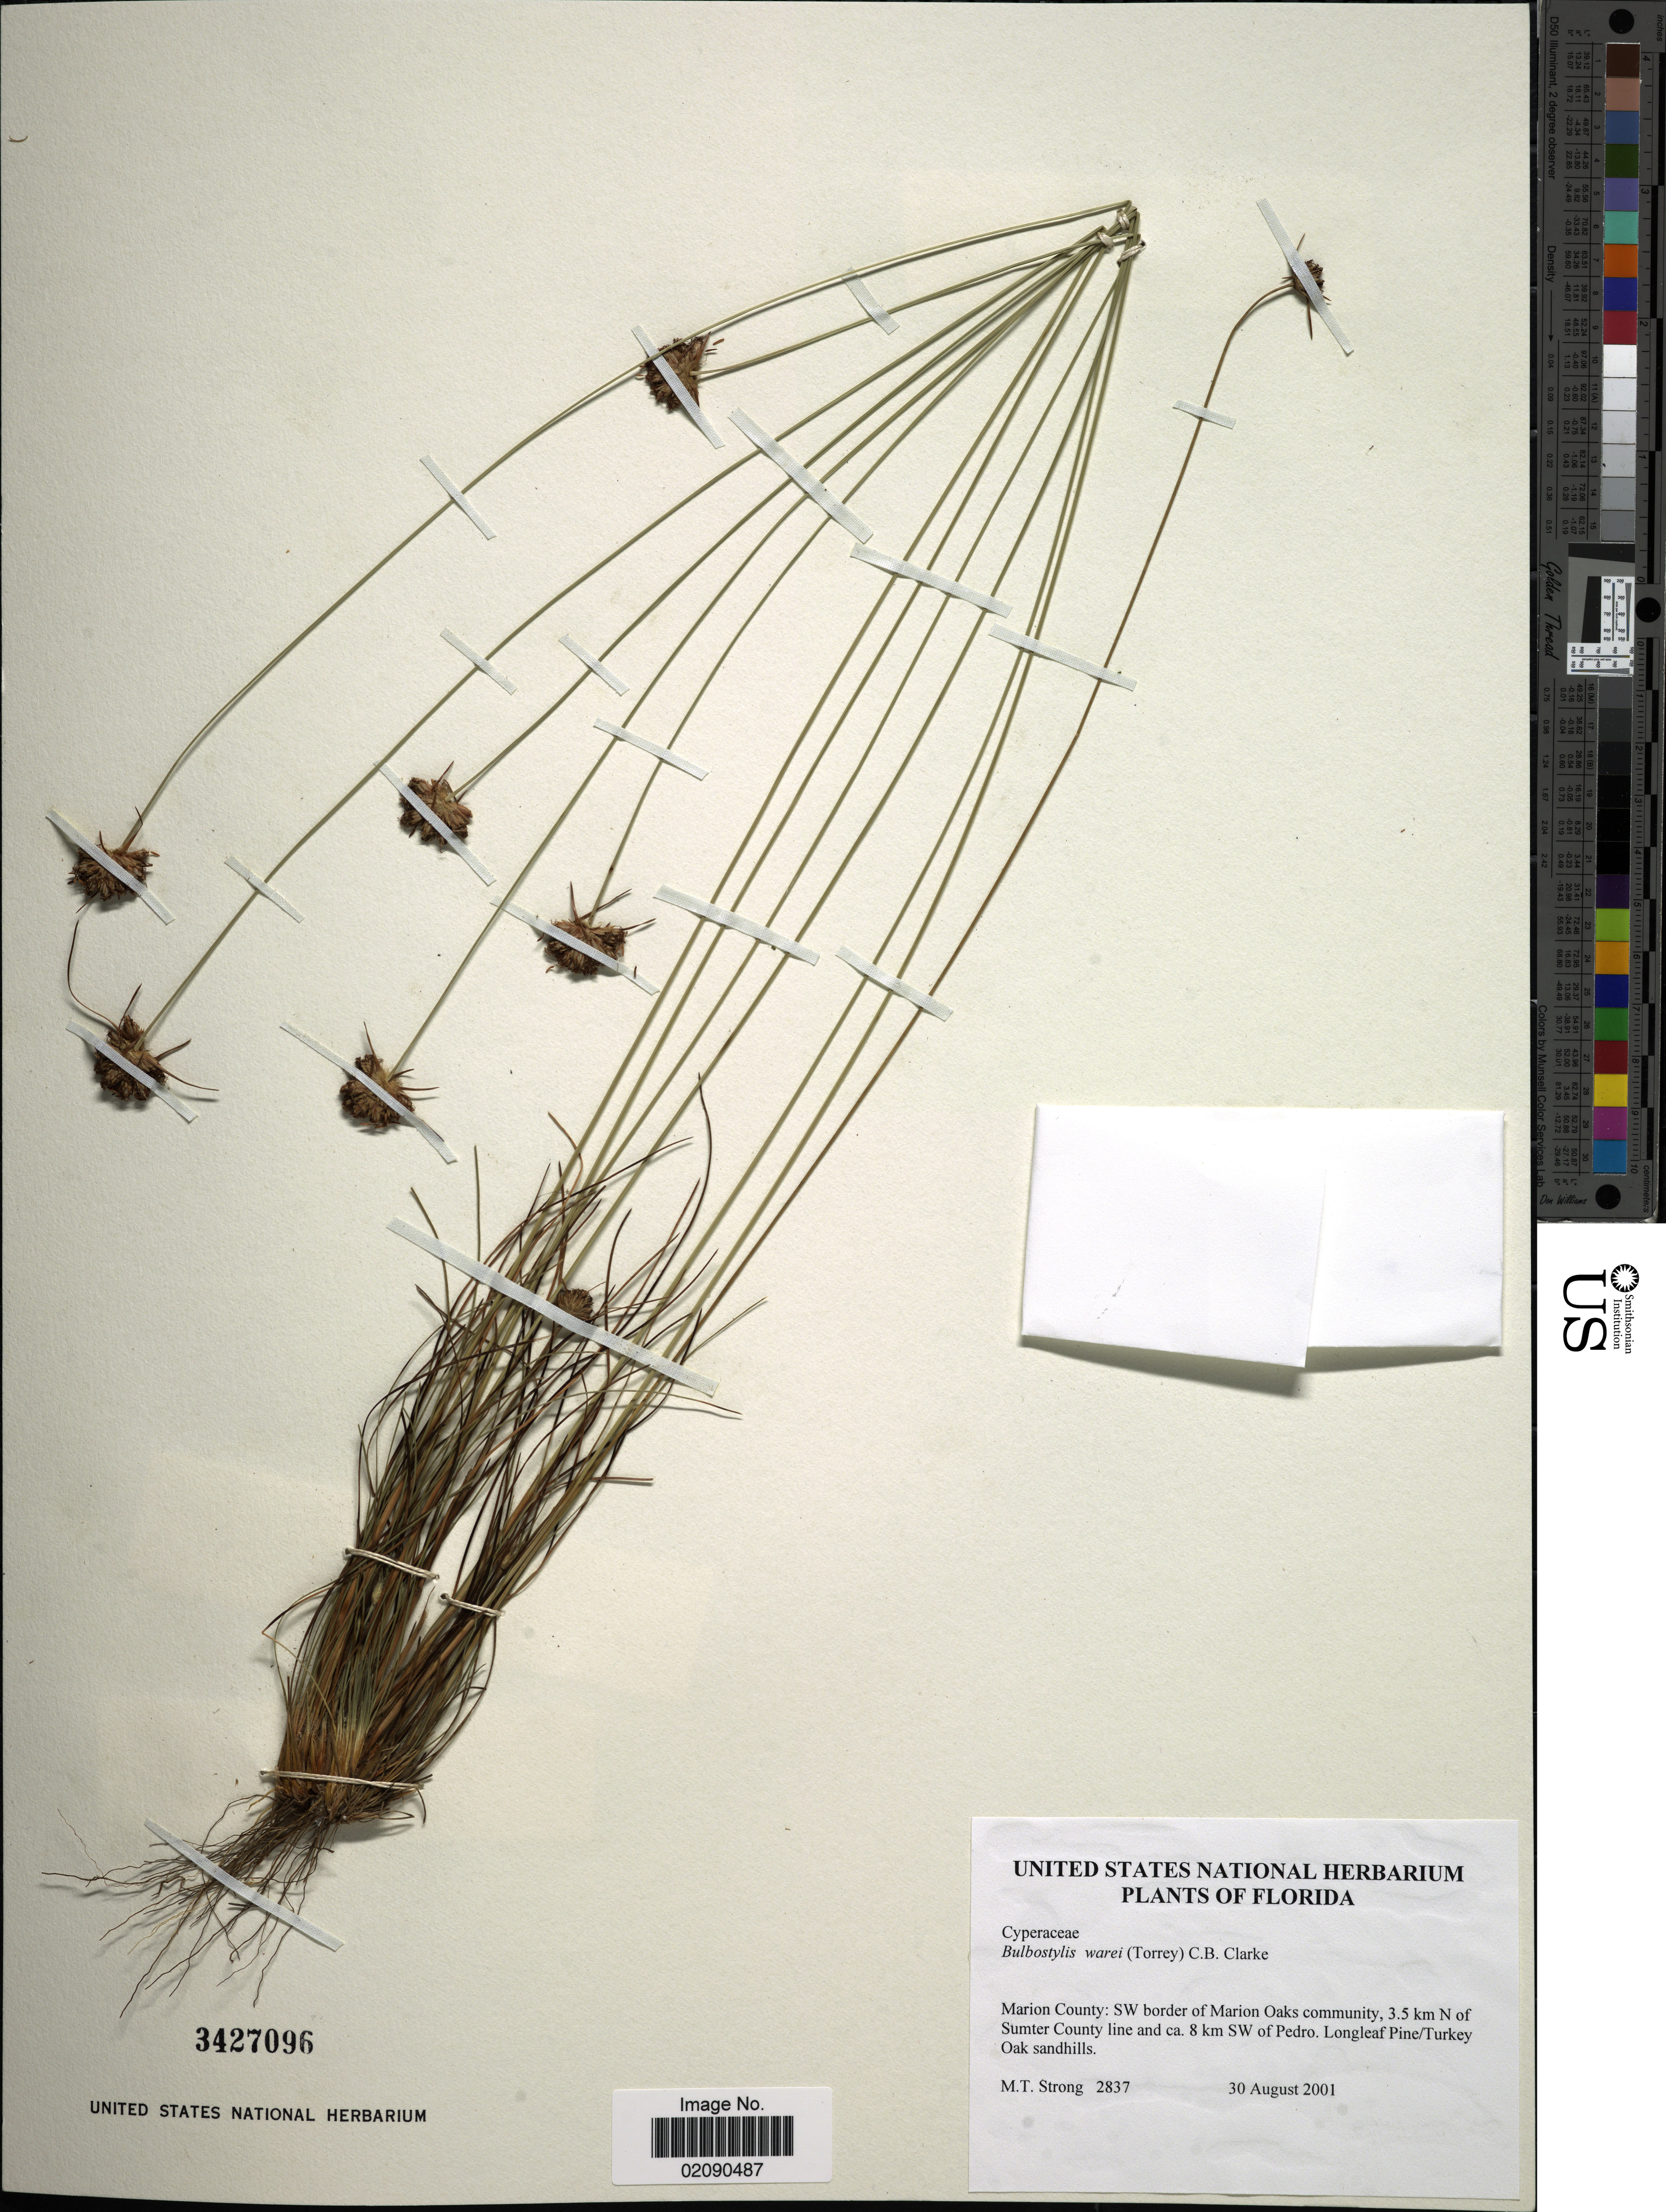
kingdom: Plantae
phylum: Tracheophyta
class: Liliopsida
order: Poales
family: Cyperaceae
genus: Bulbostylis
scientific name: Bulbostylis warei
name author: (Torr.) C.B. Clarke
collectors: M. T. Strong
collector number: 2837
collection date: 2001-08-30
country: United States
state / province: Florida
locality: Marion County: SW border of Marion Oak community, 3.5 km N of Sumter County line and ca. 8 km SW of Pedro. Longleaf Pine/Turkey Oak sandhills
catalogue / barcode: US 3427096